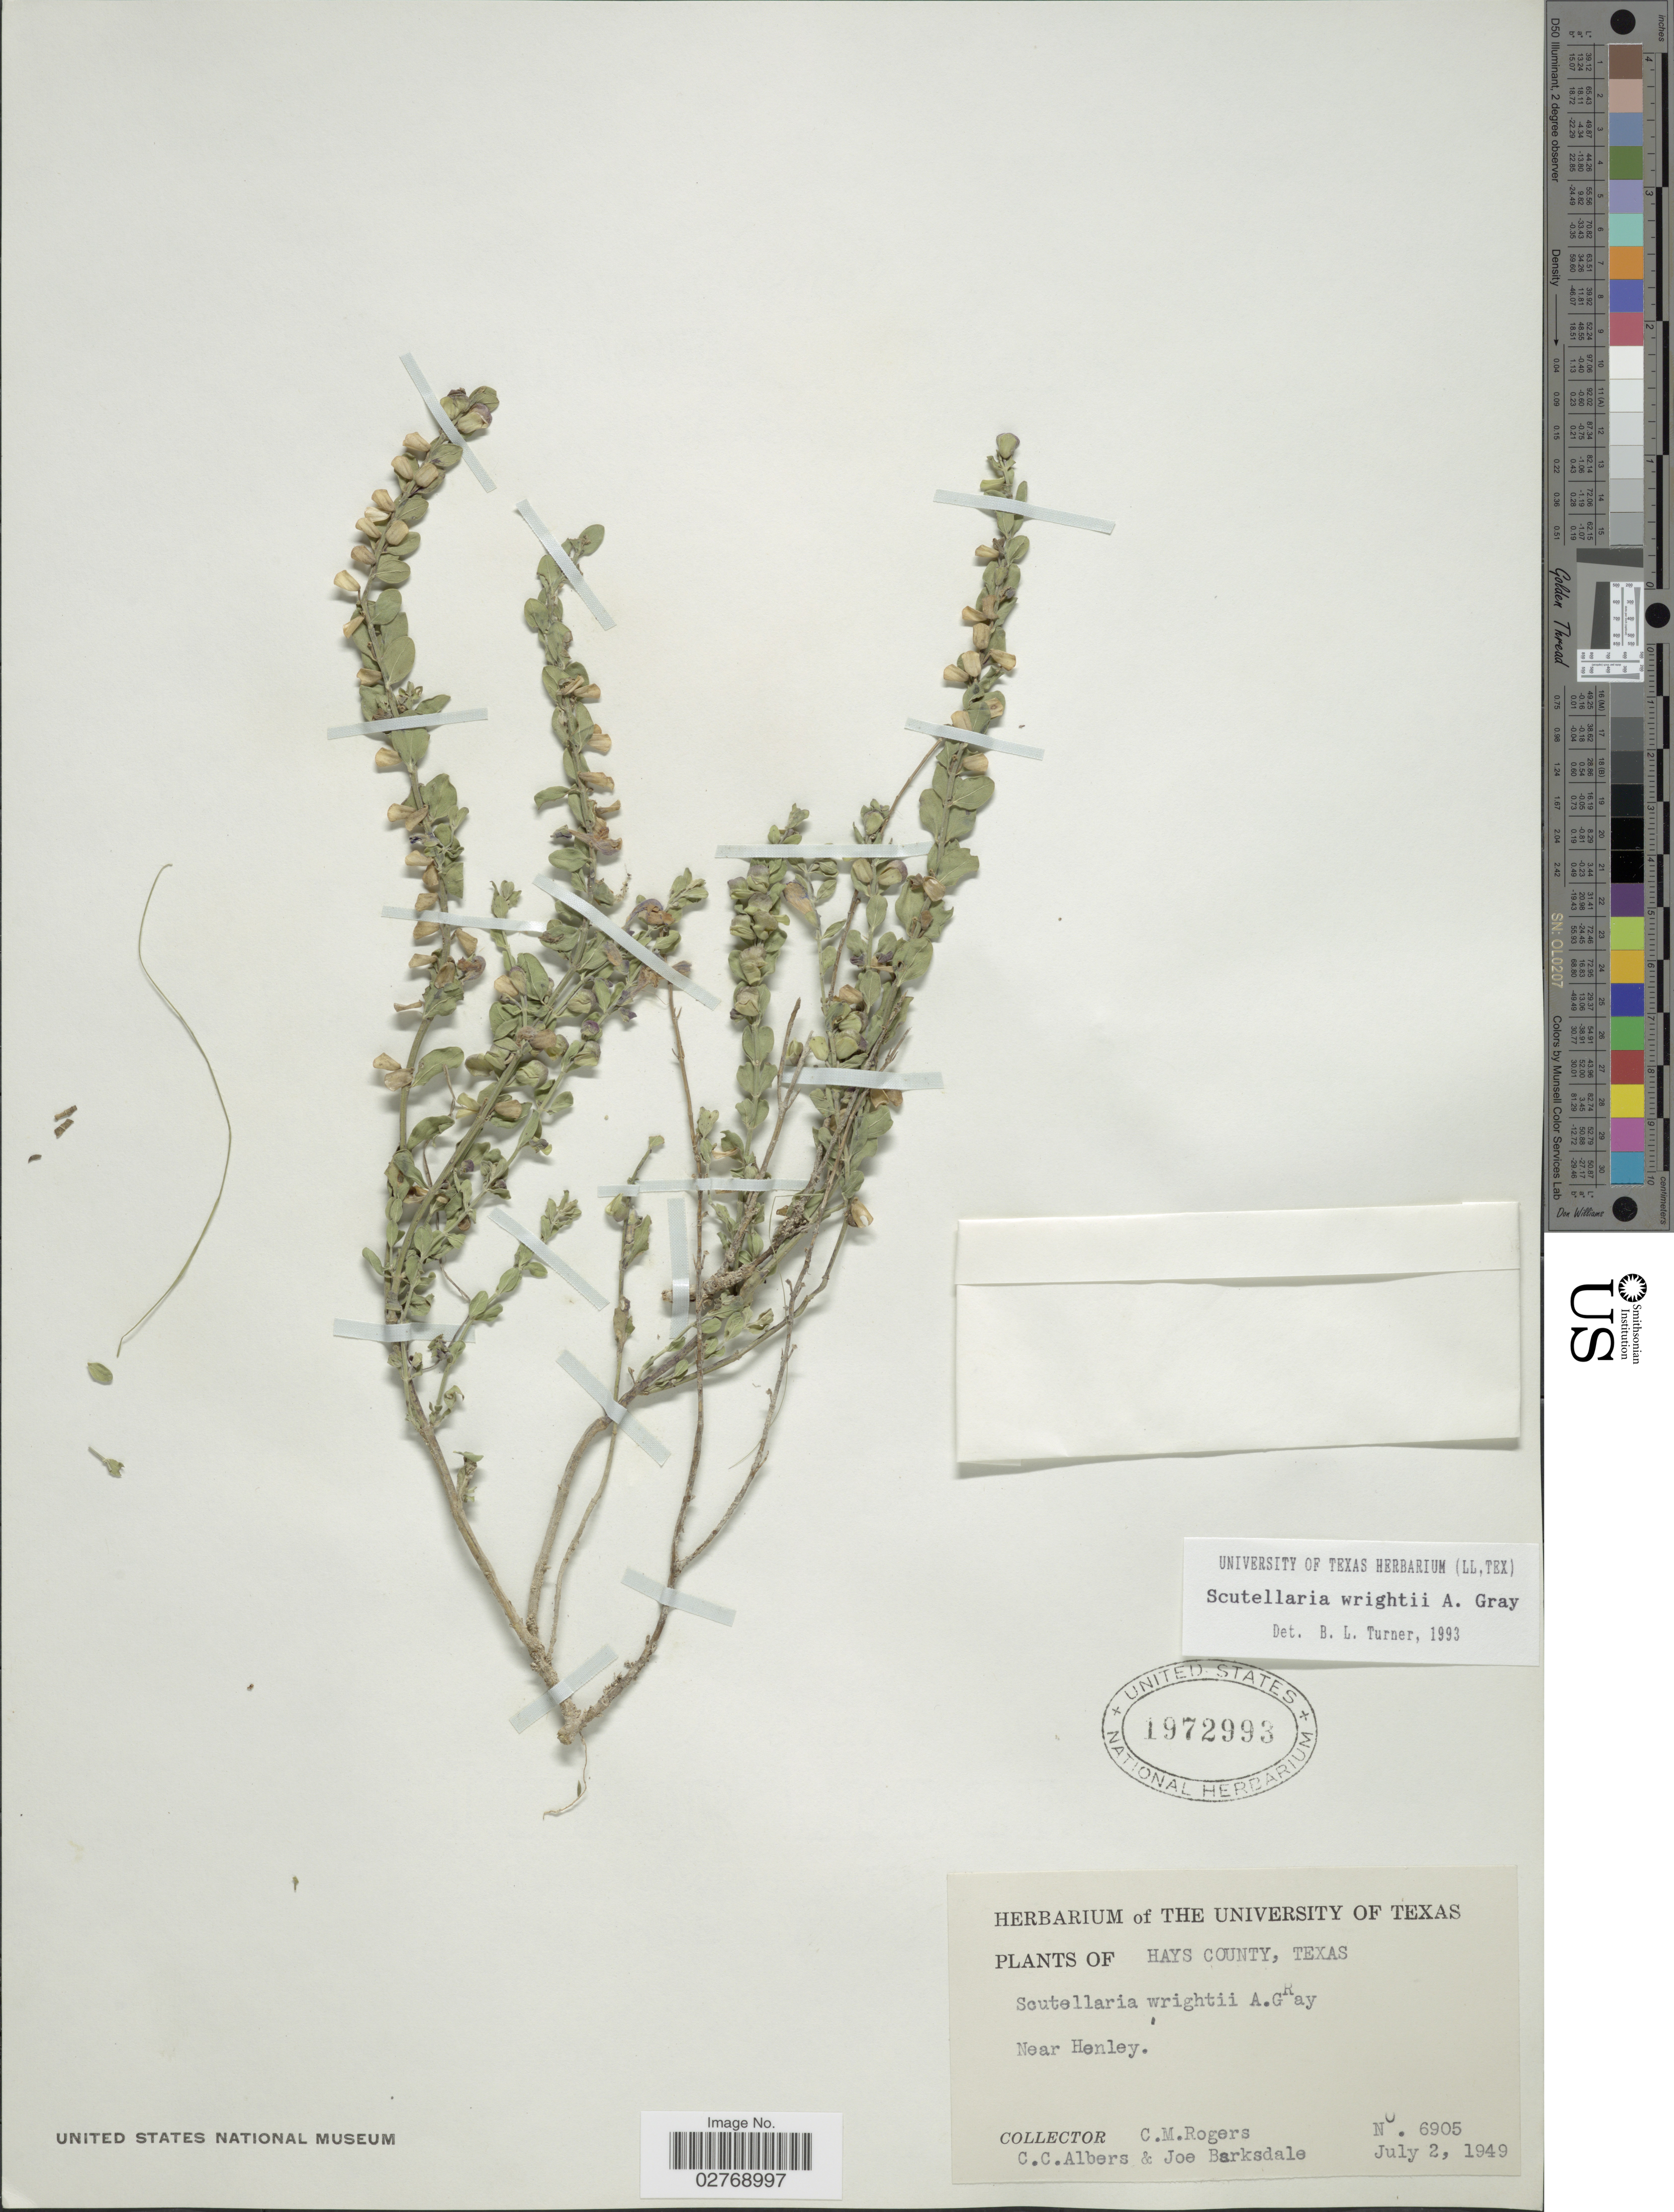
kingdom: Plantae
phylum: Tracheophyta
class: Magnoliopsida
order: Lamiales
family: Lamiaceae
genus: Scutellaria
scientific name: Scutellaria wrightii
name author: A. Gray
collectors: C. M. Rogers, C. Albers & J. Barksdale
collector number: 6905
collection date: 1949-07-02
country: United States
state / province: Texas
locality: Hays County, Near Henley.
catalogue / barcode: US 1972993